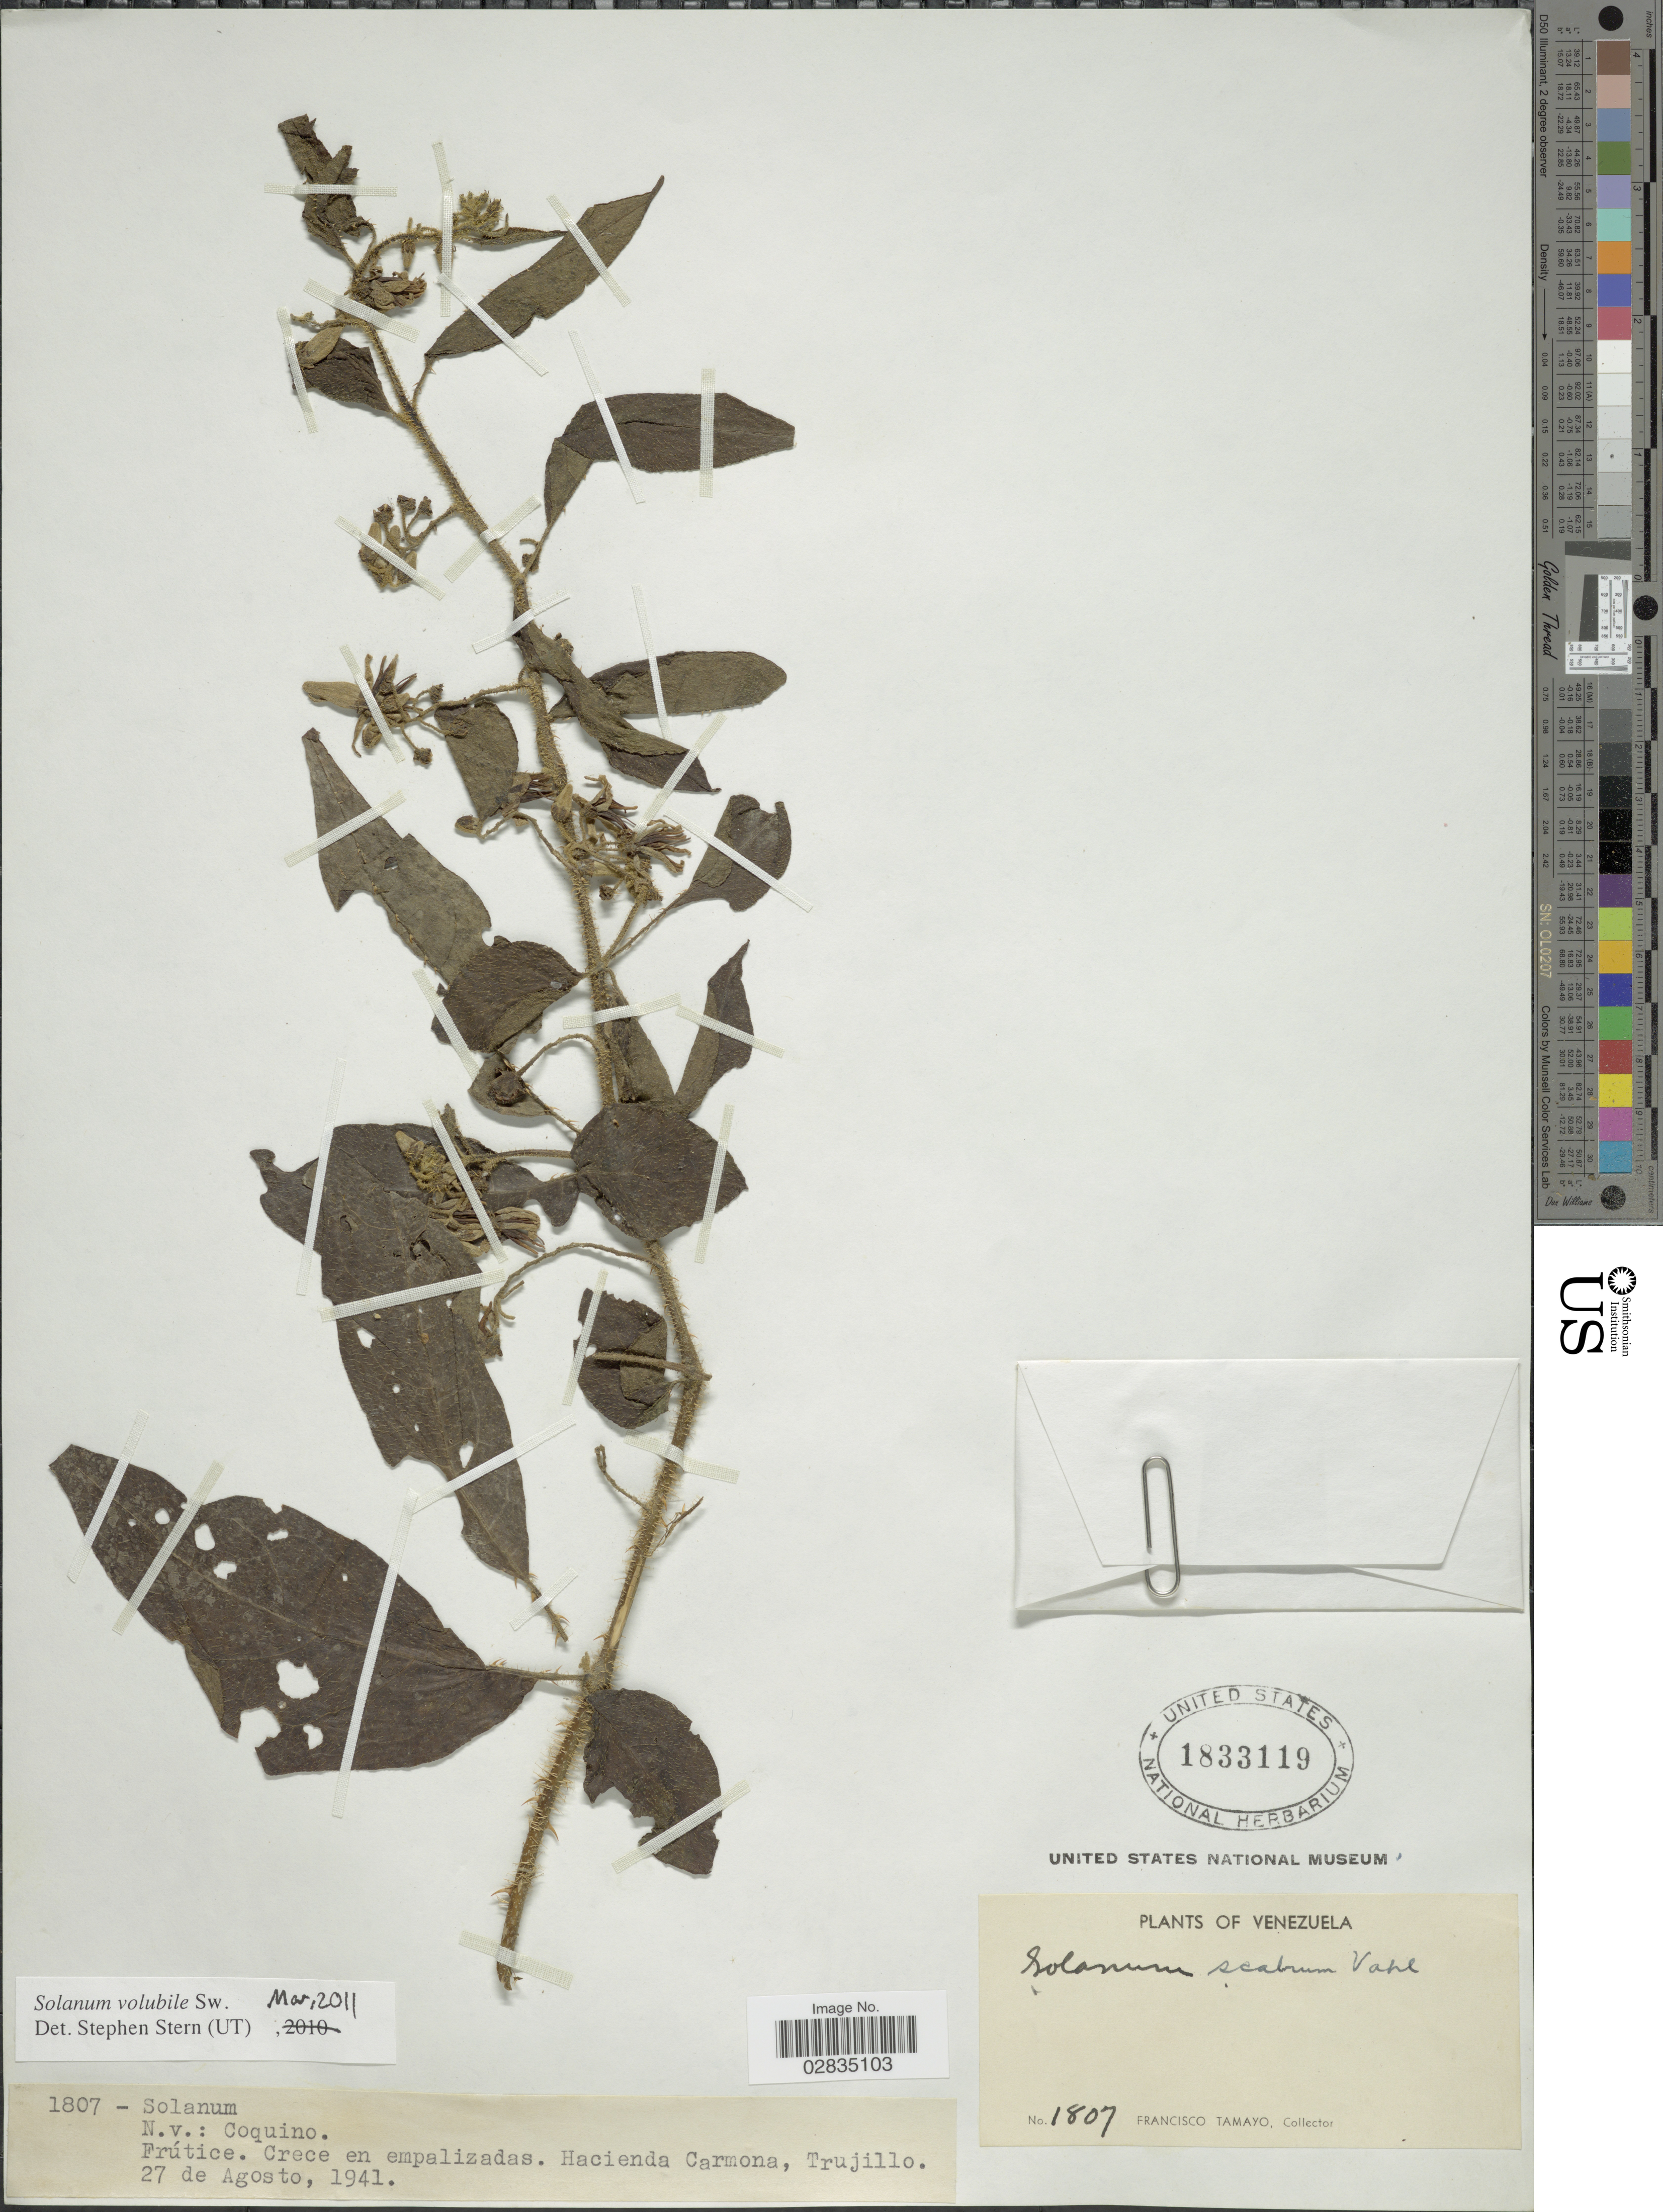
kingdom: Plantae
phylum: Tracheophyta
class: Magnoliopsida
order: Solanales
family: Solanaceae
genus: Solanum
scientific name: Solanum volubile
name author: Sw.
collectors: F. Tamayo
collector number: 1807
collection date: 1941-08-27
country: Venezuela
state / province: Trujillo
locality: Hacienda Carmona.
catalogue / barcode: US 1833119